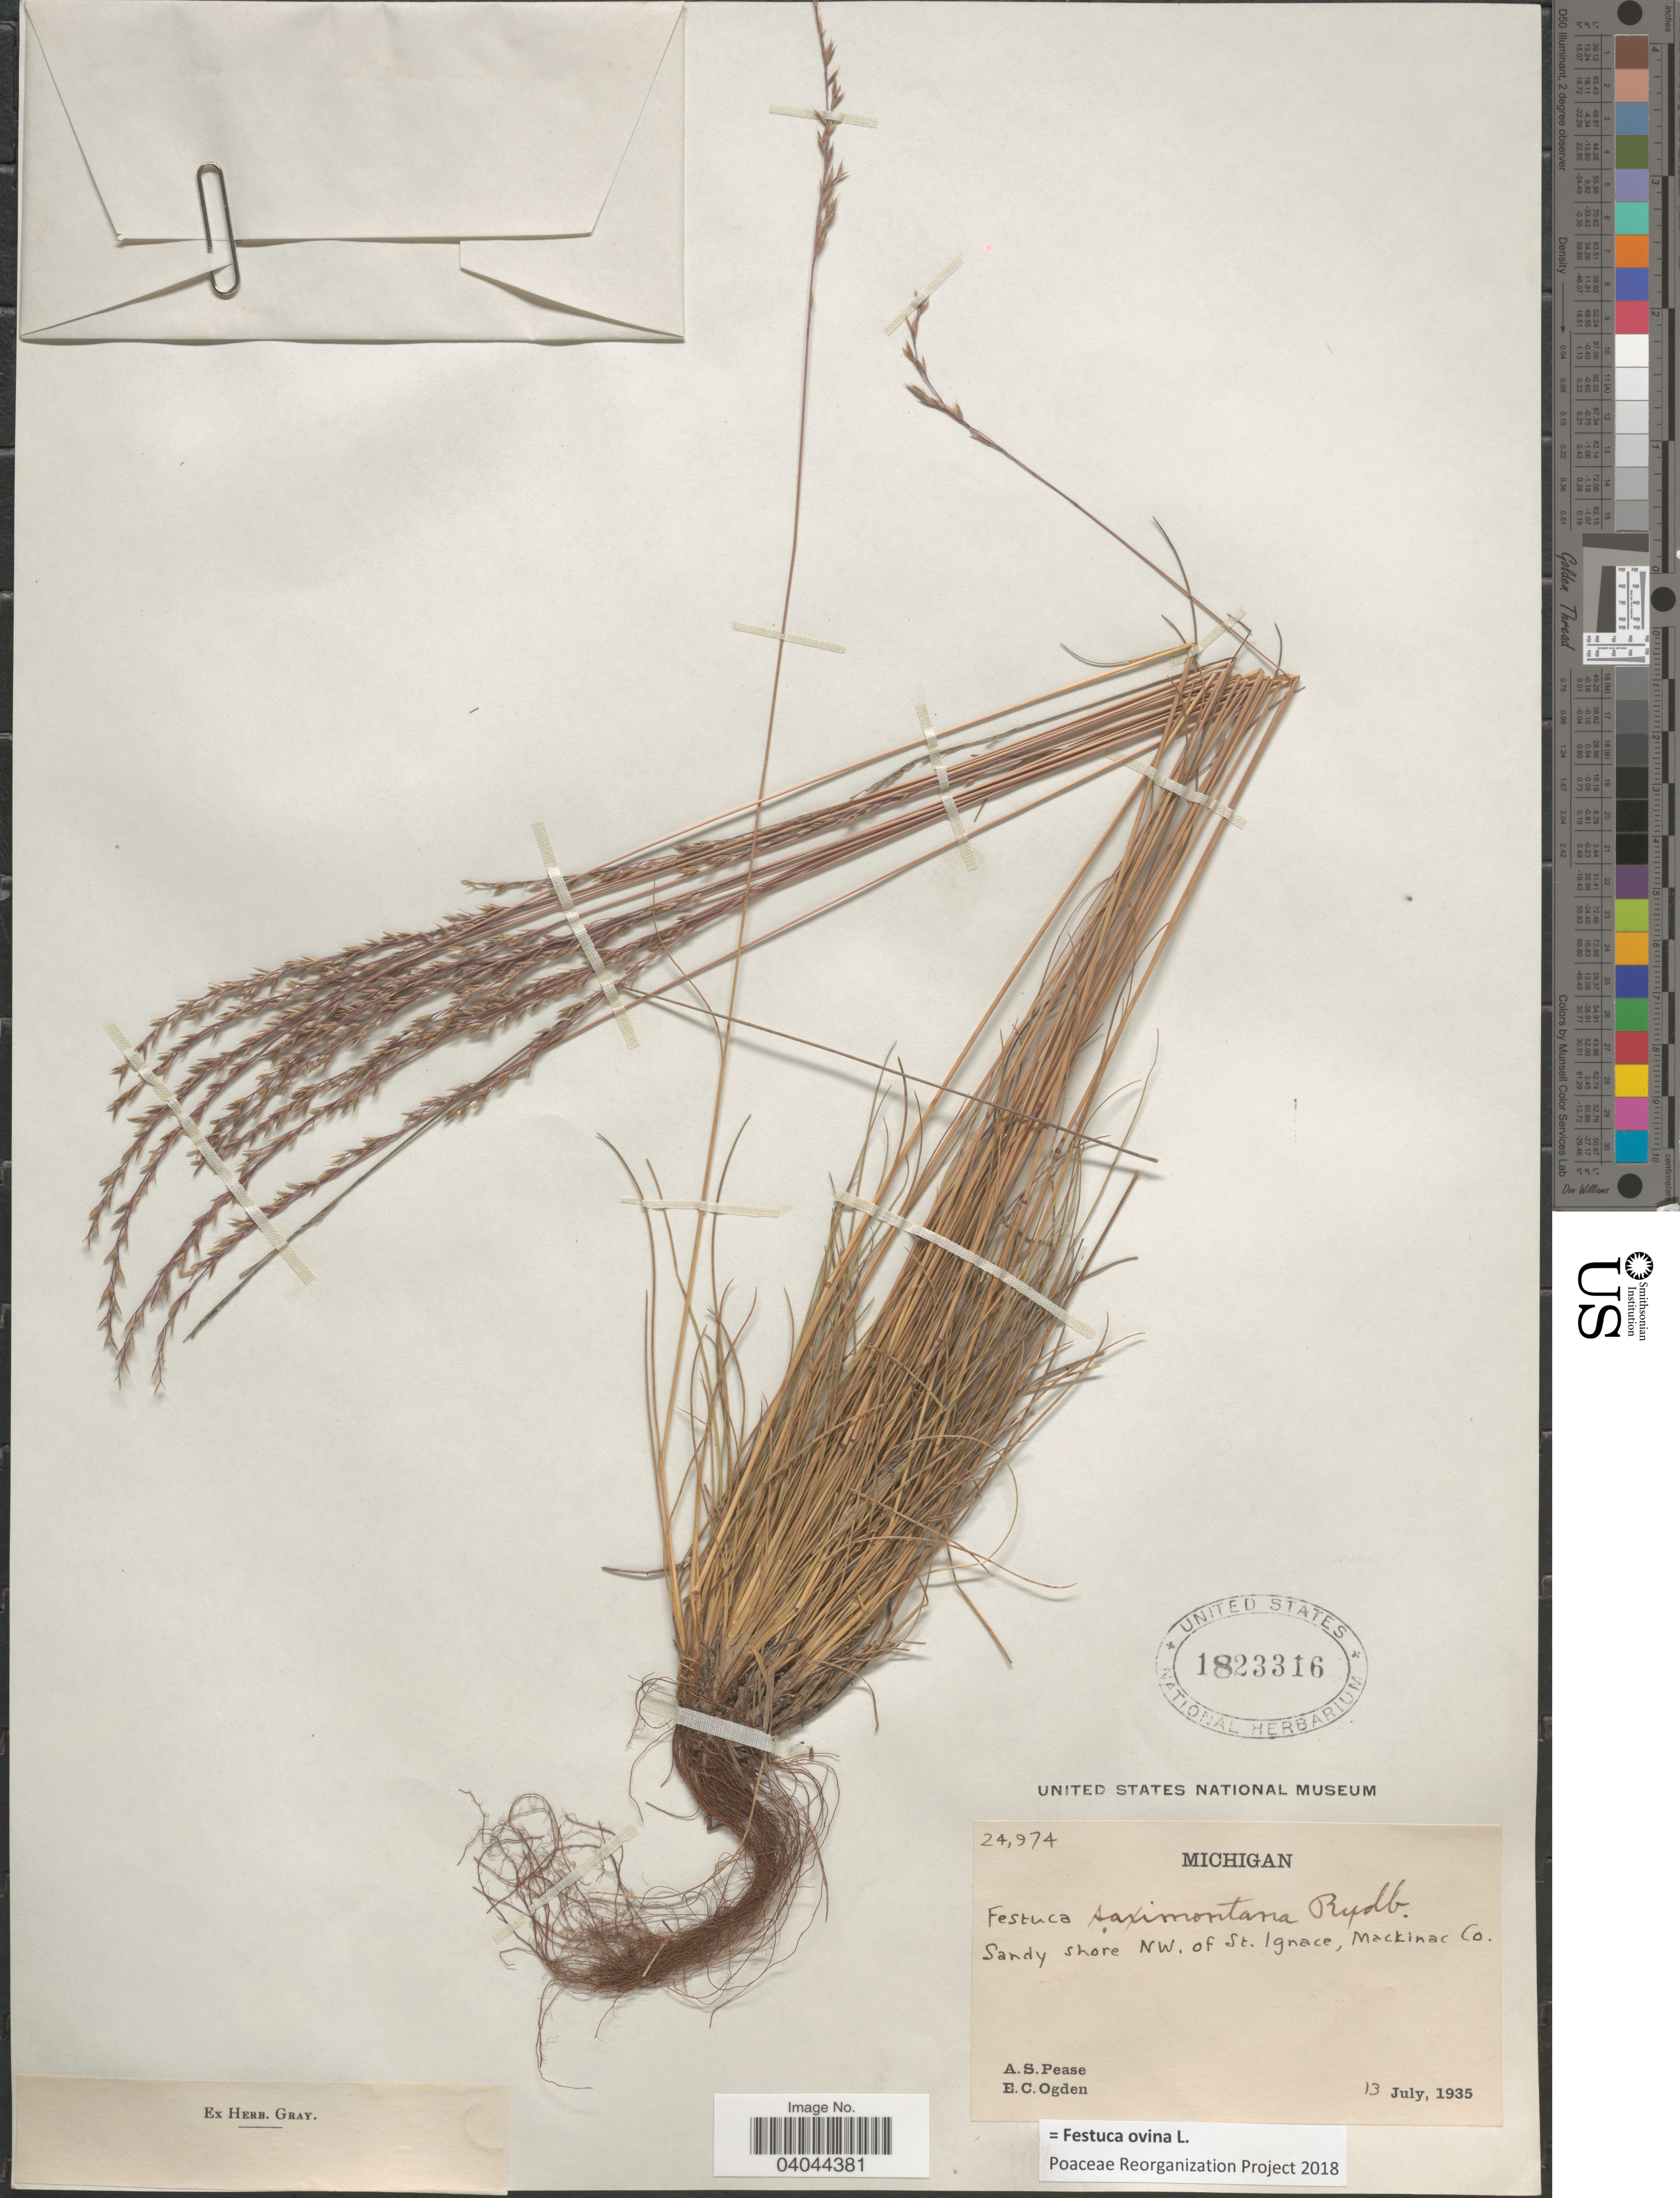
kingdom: Plantae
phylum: Tracheophyta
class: Liliopsida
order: Poales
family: Poaceae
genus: Festuca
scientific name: Festuca ovina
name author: L.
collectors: A. S. Pease & E. Ogden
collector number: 24974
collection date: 1935-07-13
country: United States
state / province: Michigan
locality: Sandy shore NW. of St. Ignace, Mackinac Co.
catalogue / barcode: US 1823316